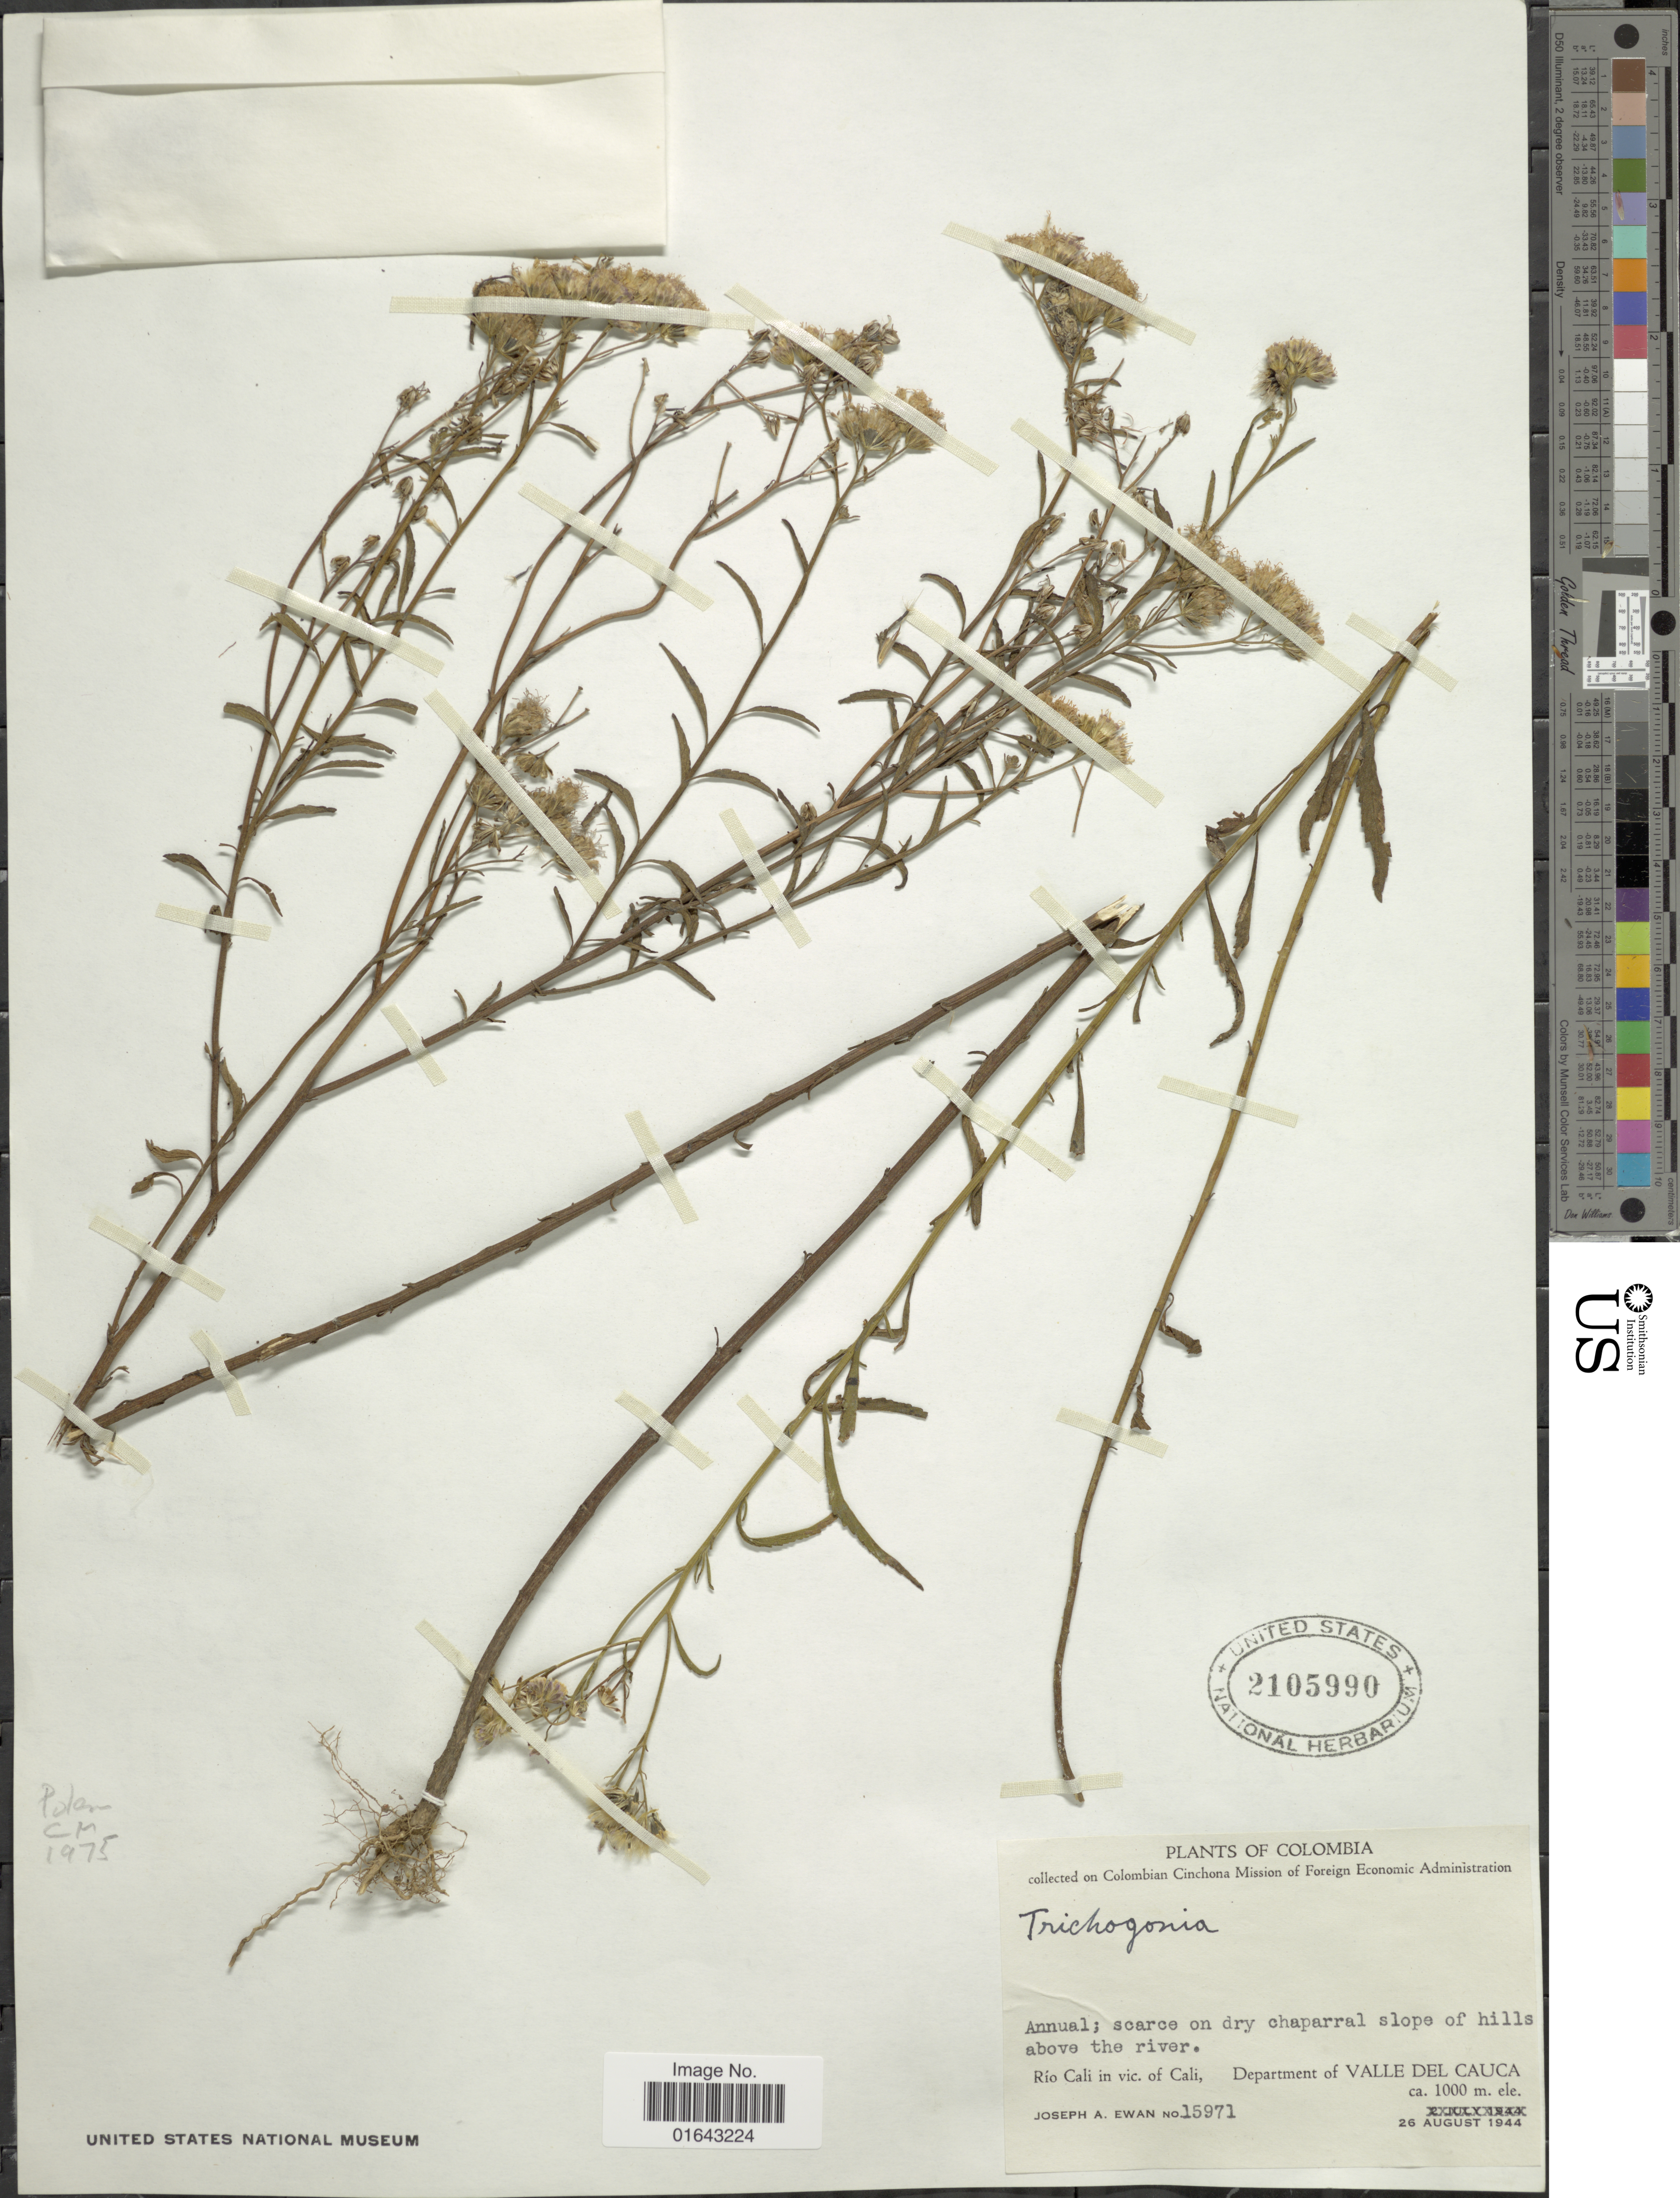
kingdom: Plantae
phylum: Tracheophyta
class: Magnoliopsida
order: Asterales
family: Asteraceae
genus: Trichogonia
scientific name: Trichogonia arguta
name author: (Kunth) Benth. & Hook. f. ex Klatt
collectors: J. A. Ewan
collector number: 15971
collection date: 1944-08-26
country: Colombia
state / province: Valle del Cauca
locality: Rio Cali in vic. of Cali, Department of Valle del Cauca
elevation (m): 1000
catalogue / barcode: US 2105990